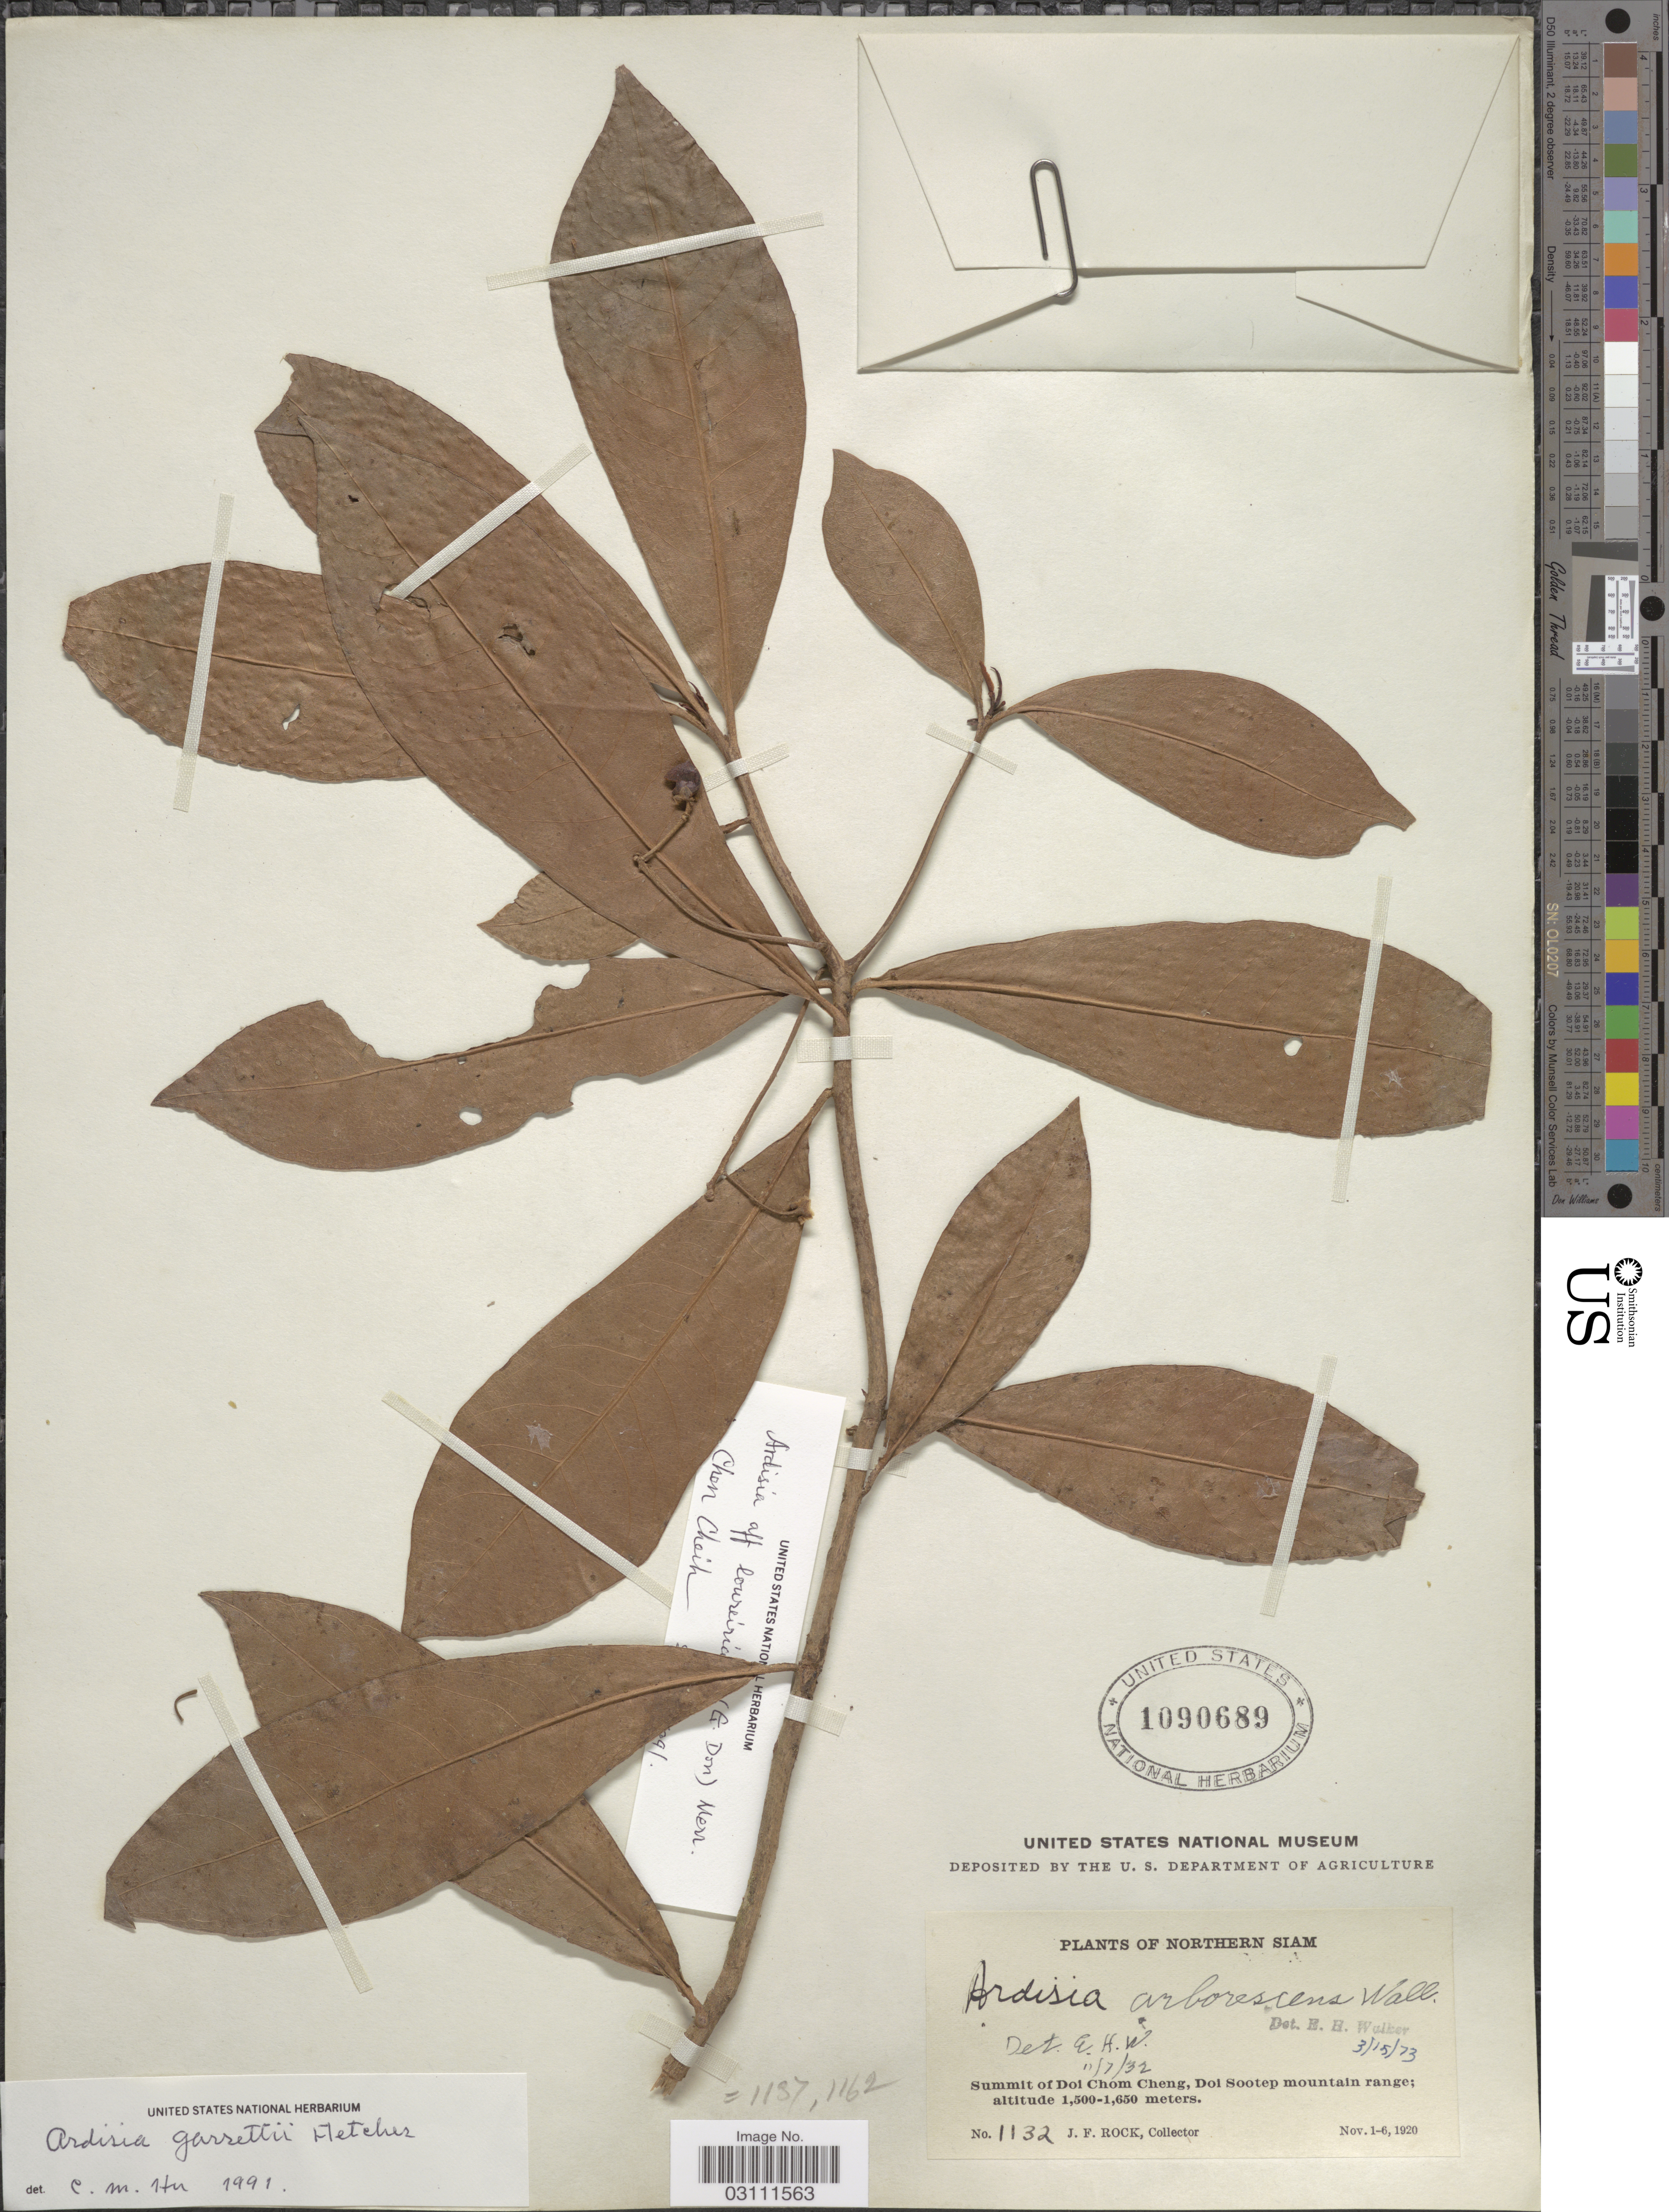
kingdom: Plantae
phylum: Tracheophyta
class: Magnoliopsida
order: Ericales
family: Primulaceae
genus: Ardisia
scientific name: Ardisia garrettii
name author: H.R. Fletcher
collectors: J. Rock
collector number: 1132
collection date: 1920-11-01/1920-11-06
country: Thailand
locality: Northern Siam, Summit of Doi Chom Cheng, Doi Sootep mountain range.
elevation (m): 1500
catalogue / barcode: US 1090689